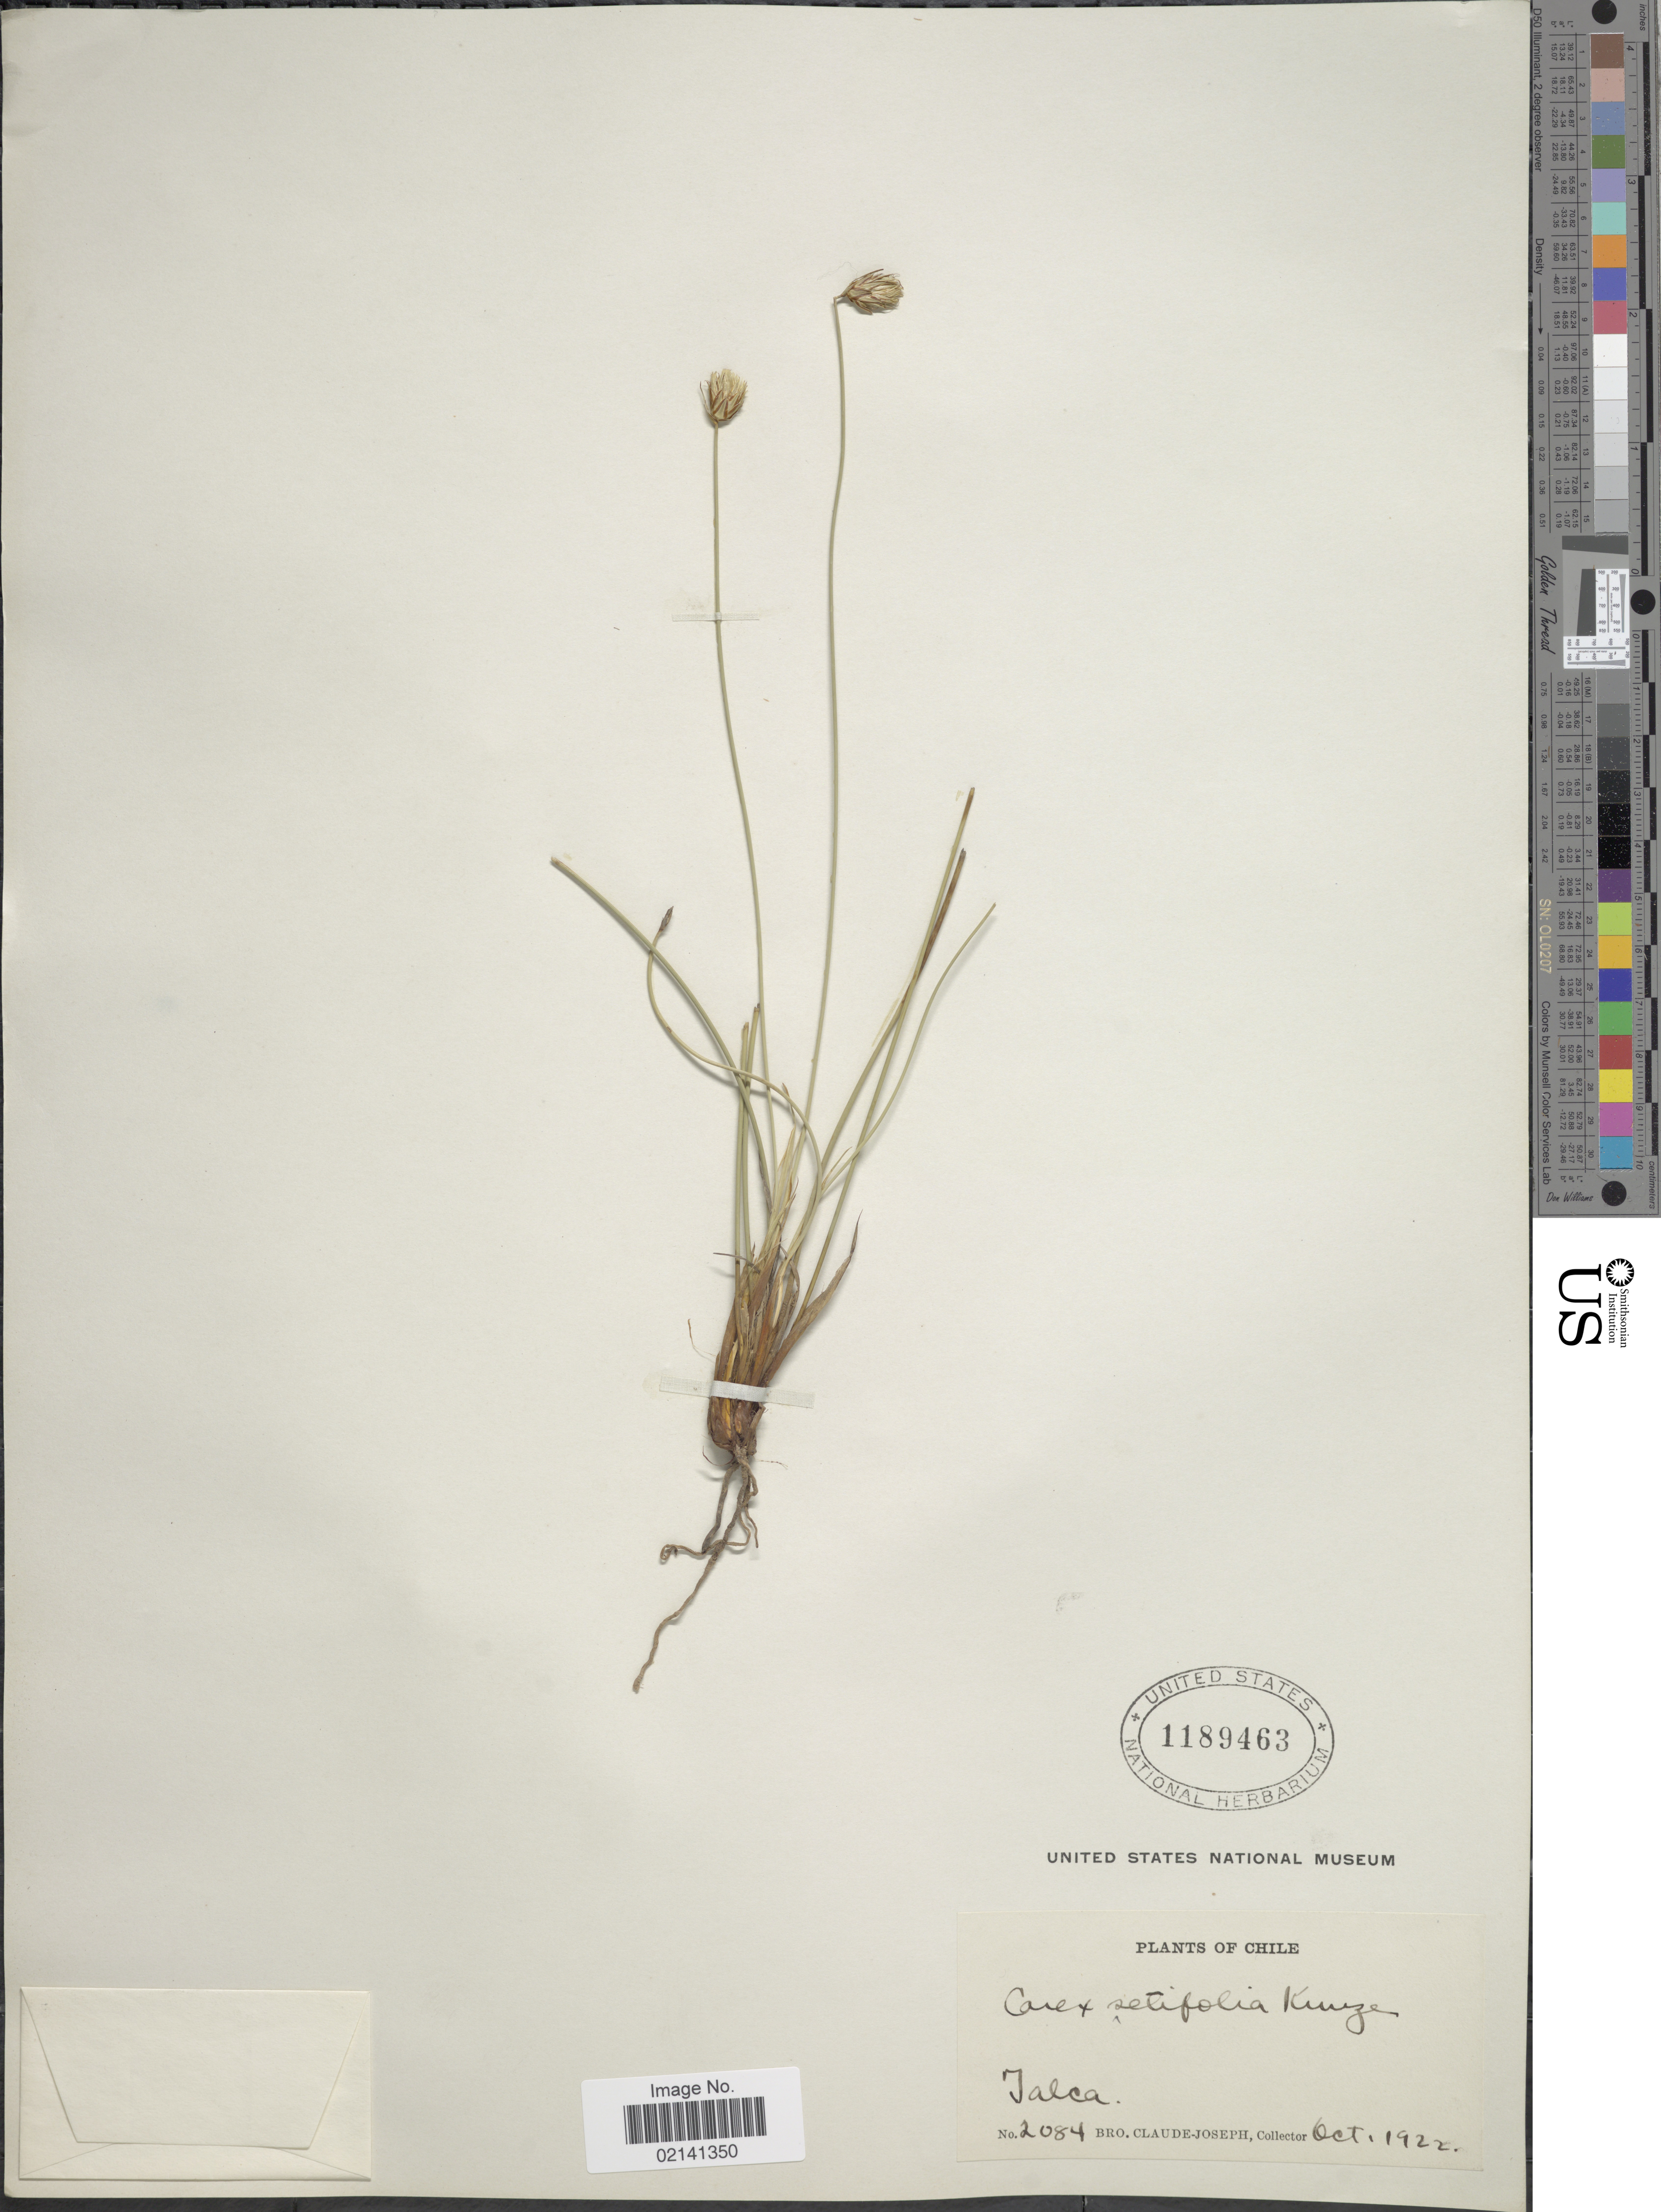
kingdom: Plantae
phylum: Tracheophyta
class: Liliopsida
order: Poales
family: Cyperaceae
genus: Carex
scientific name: Carex berteroana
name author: Steud.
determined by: Jimnéz-Mejias, Pedro, (UPOS), Universidad Pablo de Olavide (SPAIN)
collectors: Bro. Claude-Joseph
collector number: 2084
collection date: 1922-10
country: Chile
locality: Jalca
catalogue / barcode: US 1189463